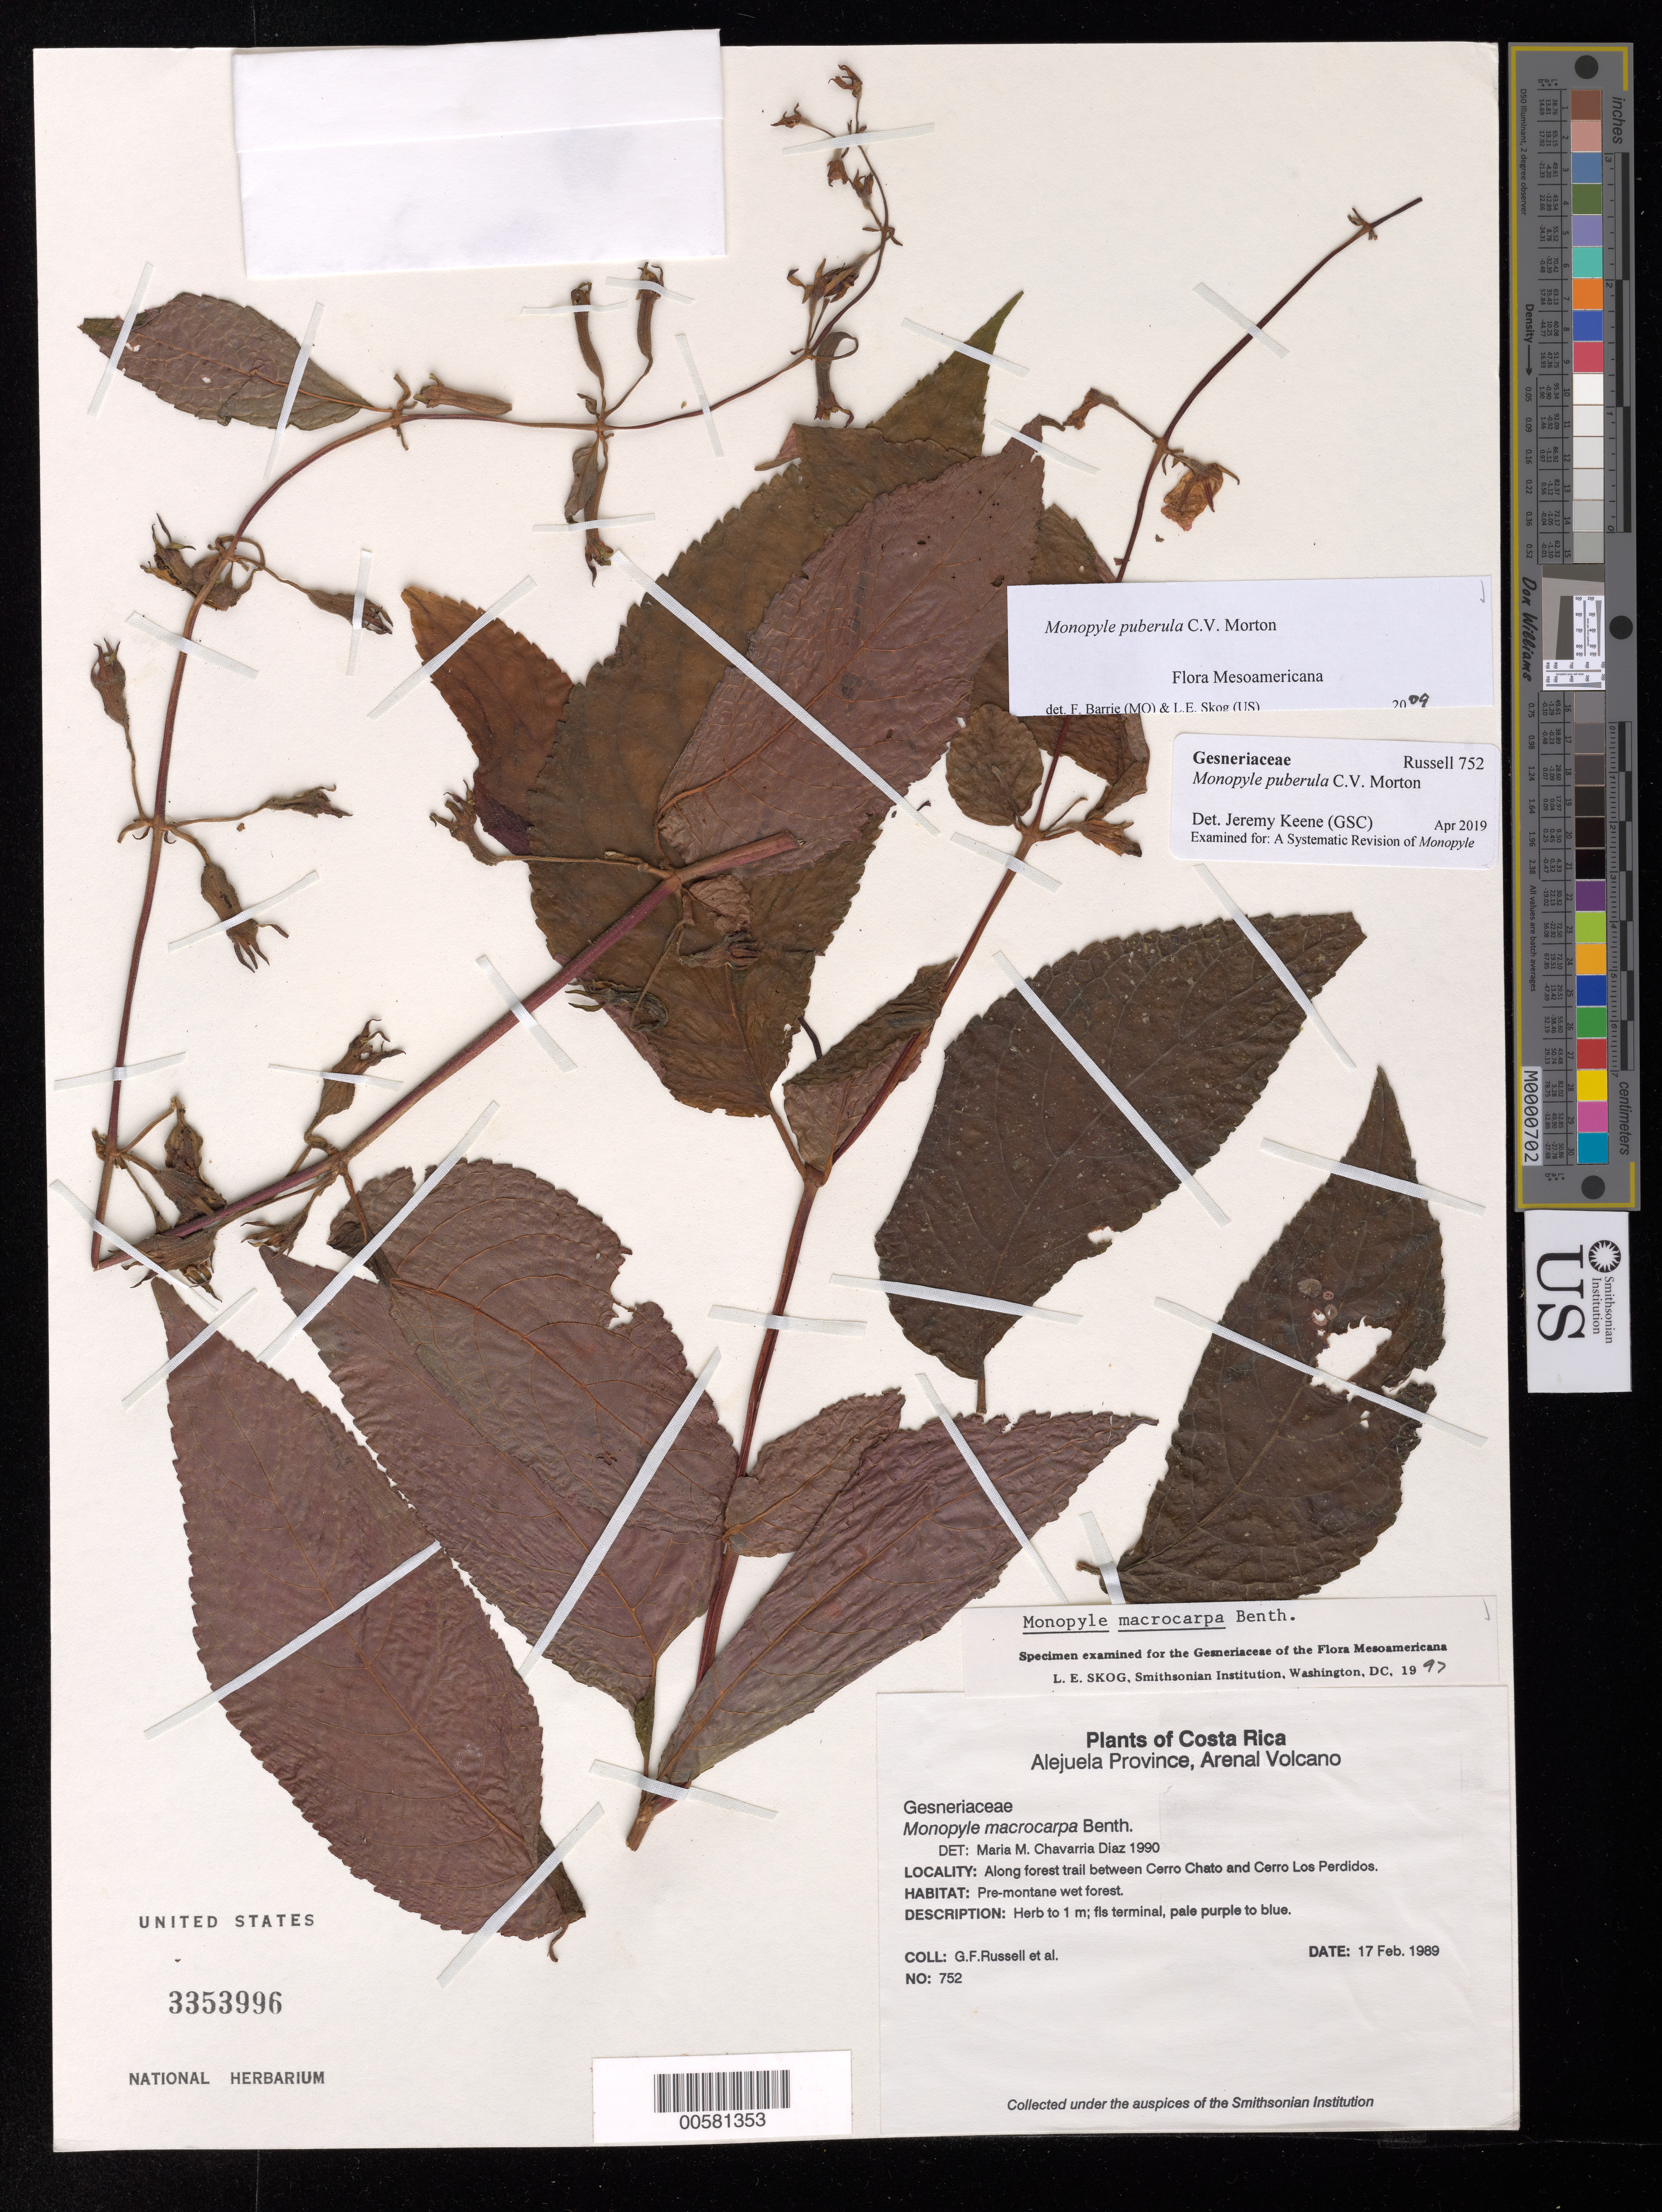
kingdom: Plantae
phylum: Tracheophyta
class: Magnoliopsida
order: Lamiales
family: Gesneriaceae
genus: Monopyle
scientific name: Monopyle puberula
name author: C.V. Morton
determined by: Barrie, F. R.; Skog, Laurence E.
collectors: G. Russell & et al.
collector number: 752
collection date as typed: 17 Feb 1989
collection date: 1989-02-17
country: Costa Rica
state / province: Alajuela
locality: Arenal Volcano; along forest trail between Cerro Chato and Cerro Los Perdidos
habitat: Pre-montane wet forest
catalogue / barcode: US 3353996